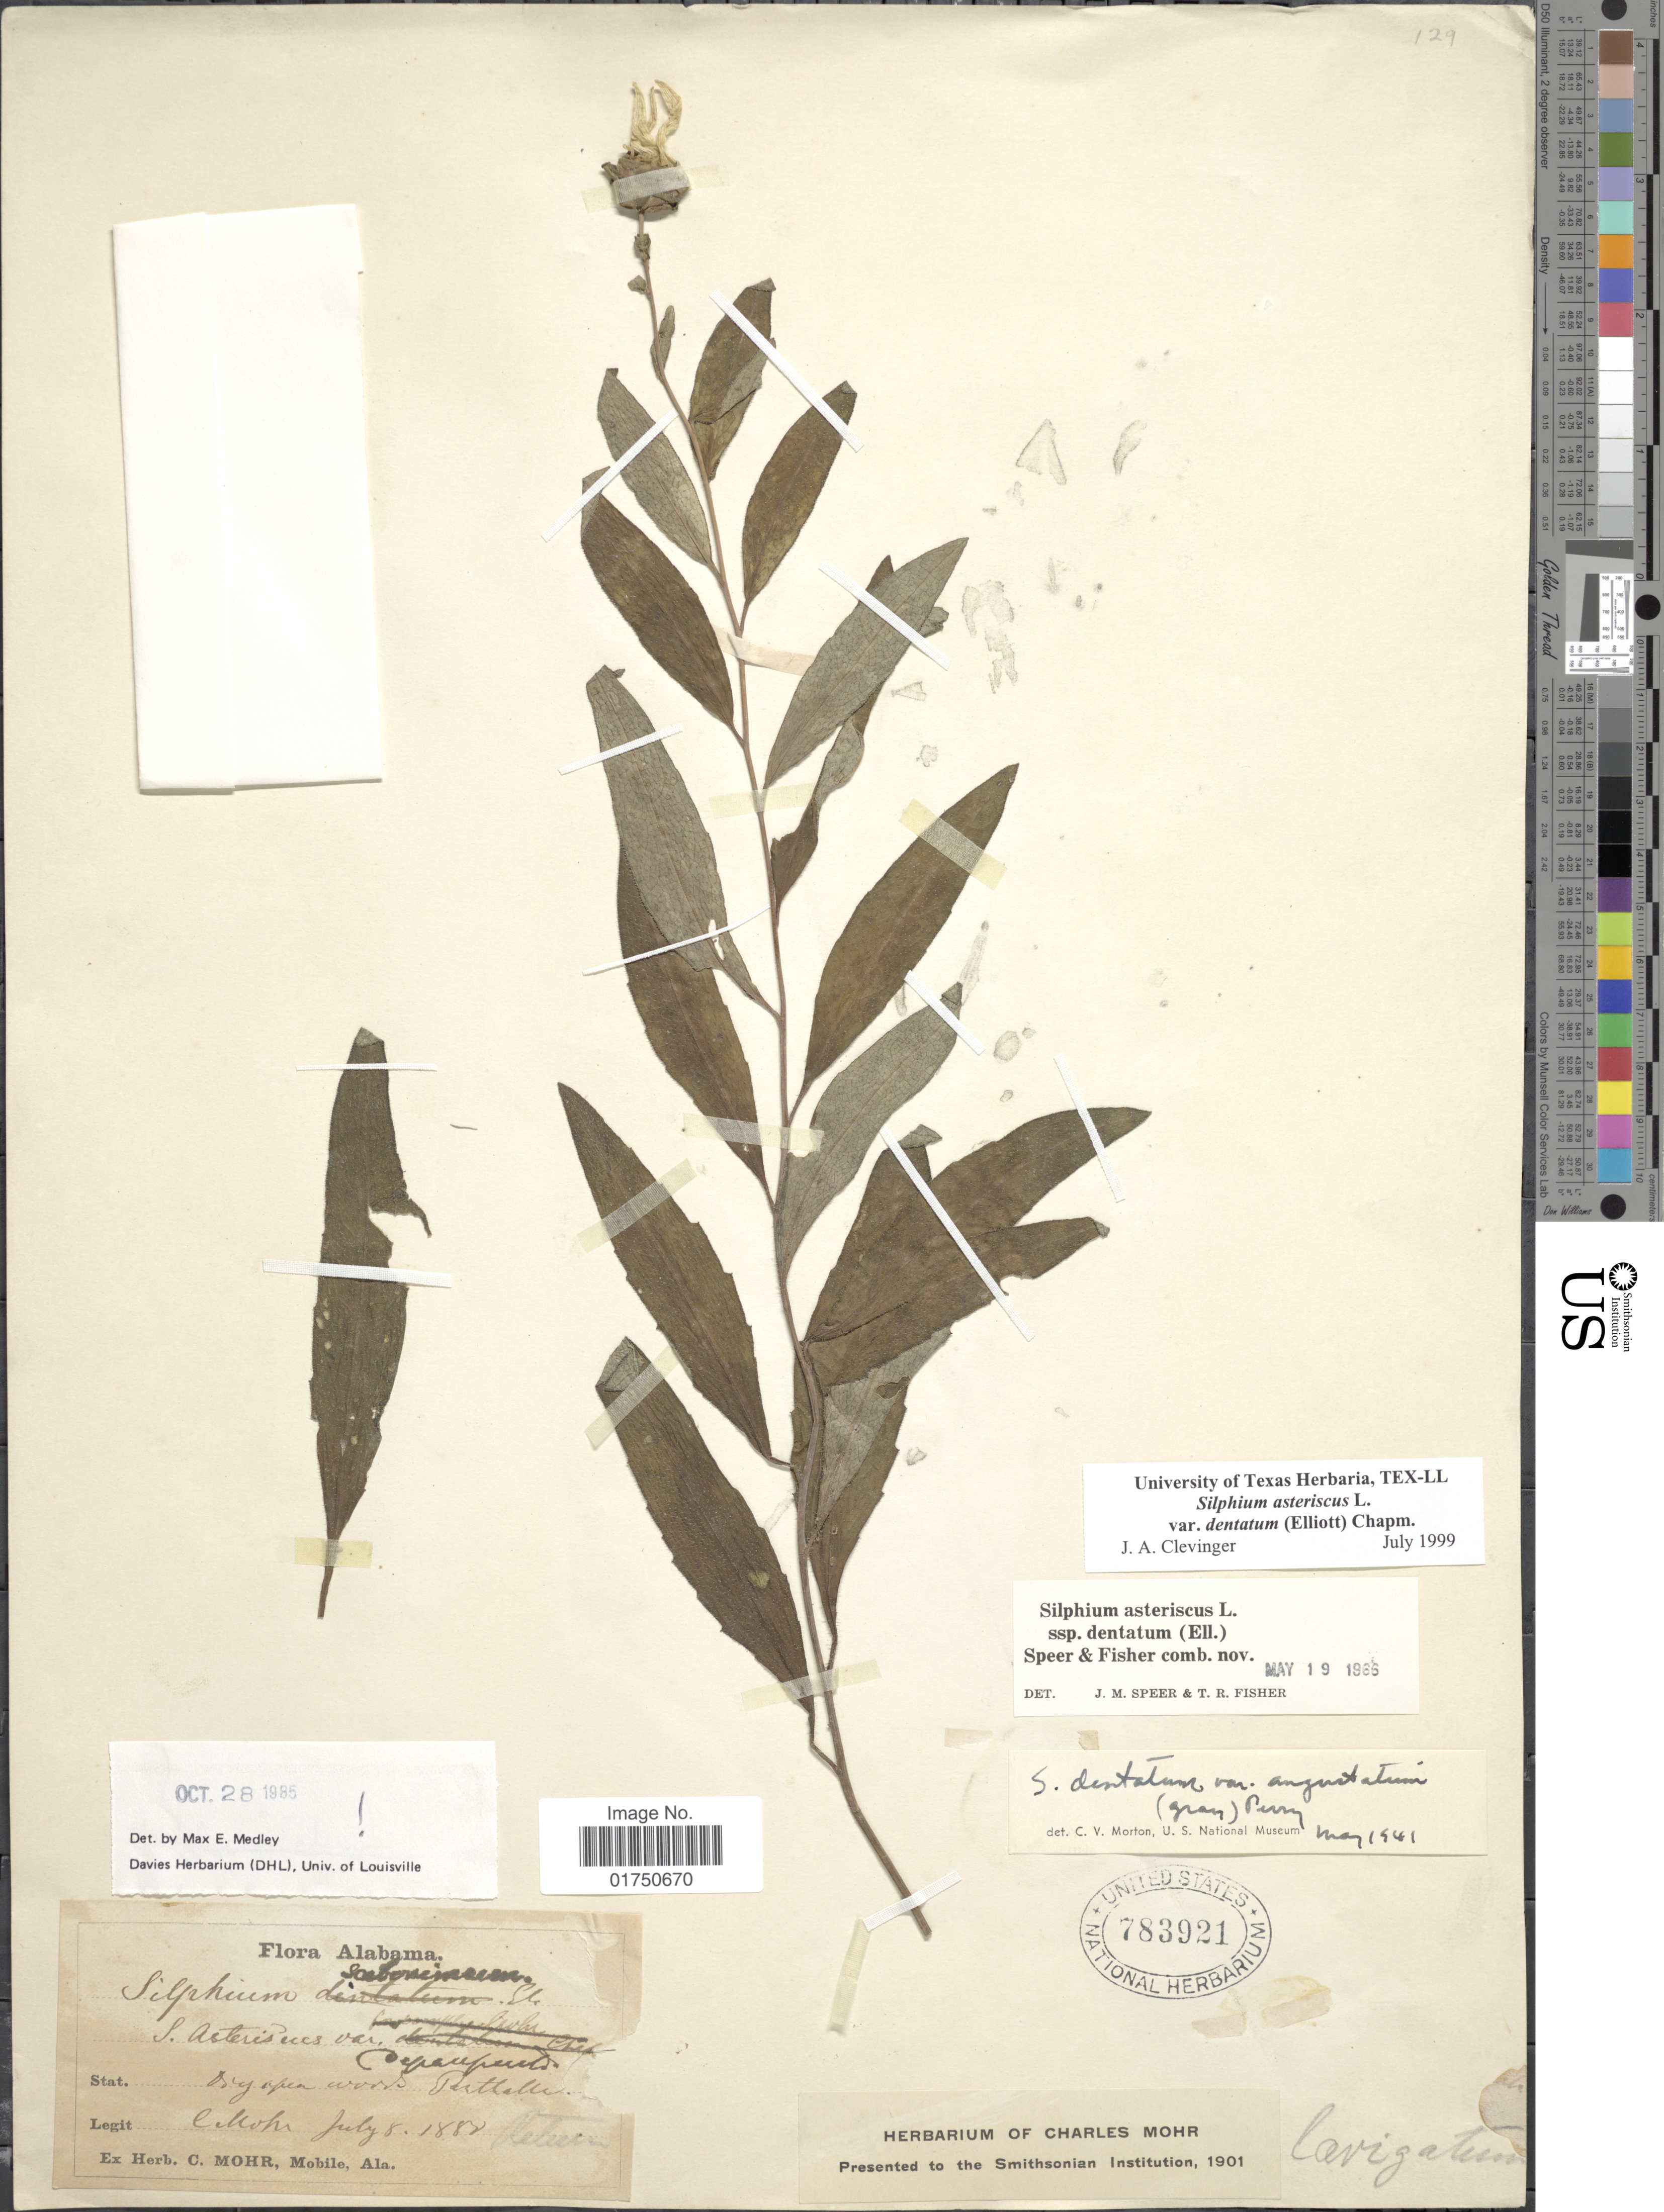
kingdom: Plantae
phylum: Tracheophyta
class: Magnoliopsida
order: Asterales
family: Asteraceae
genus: Silphium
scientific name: Silphium asteriscus var. dentatum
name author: (Elliott) Chapm.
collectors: C. T. Mohr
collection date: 1888-07-08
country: United States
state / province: Alabama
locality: Dry open woods Pintlala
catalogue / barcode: US 783921